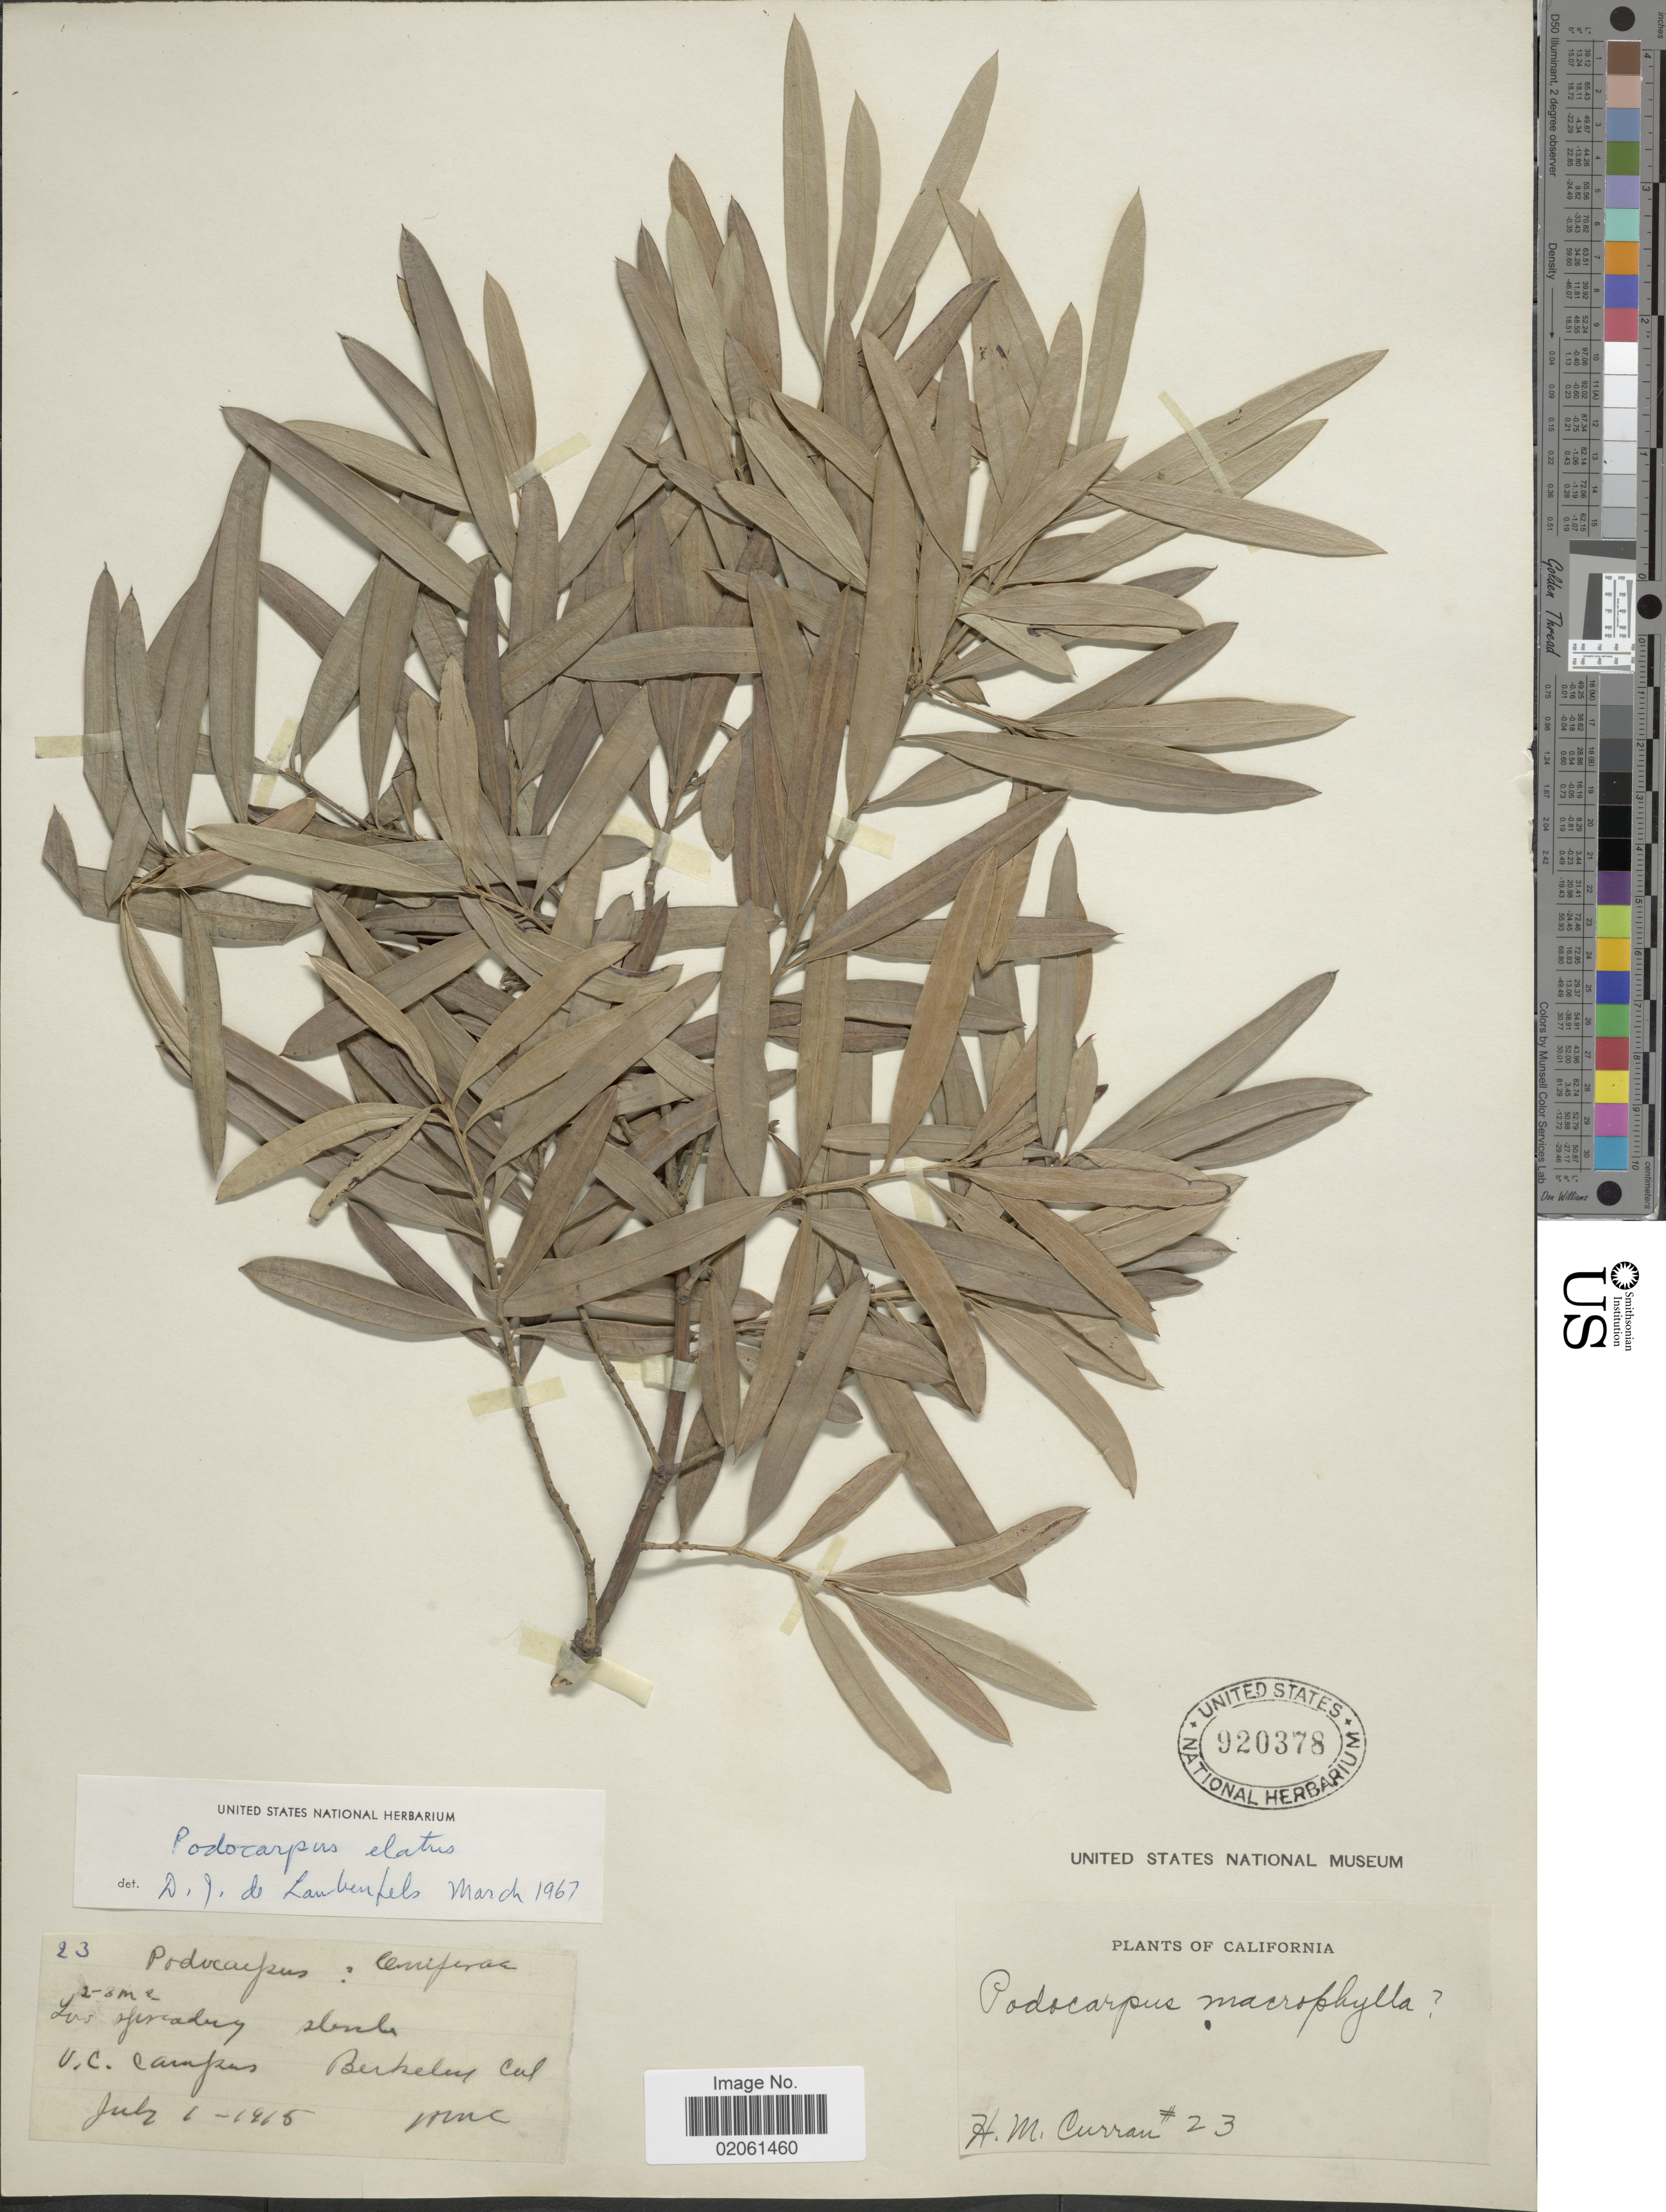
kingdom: Plantae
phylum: Tracheophyta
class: Pinopsida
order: Pinales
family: Podocarpaceae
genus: Podocarpus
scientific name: Podocarpus elatus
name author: R. Br. ex Endl.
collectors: H. M. Curran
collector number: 23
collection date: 1915-07-01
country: United States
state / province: California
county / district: Alameda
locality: U. C. Campus. Berkeley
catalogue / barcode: US 920378